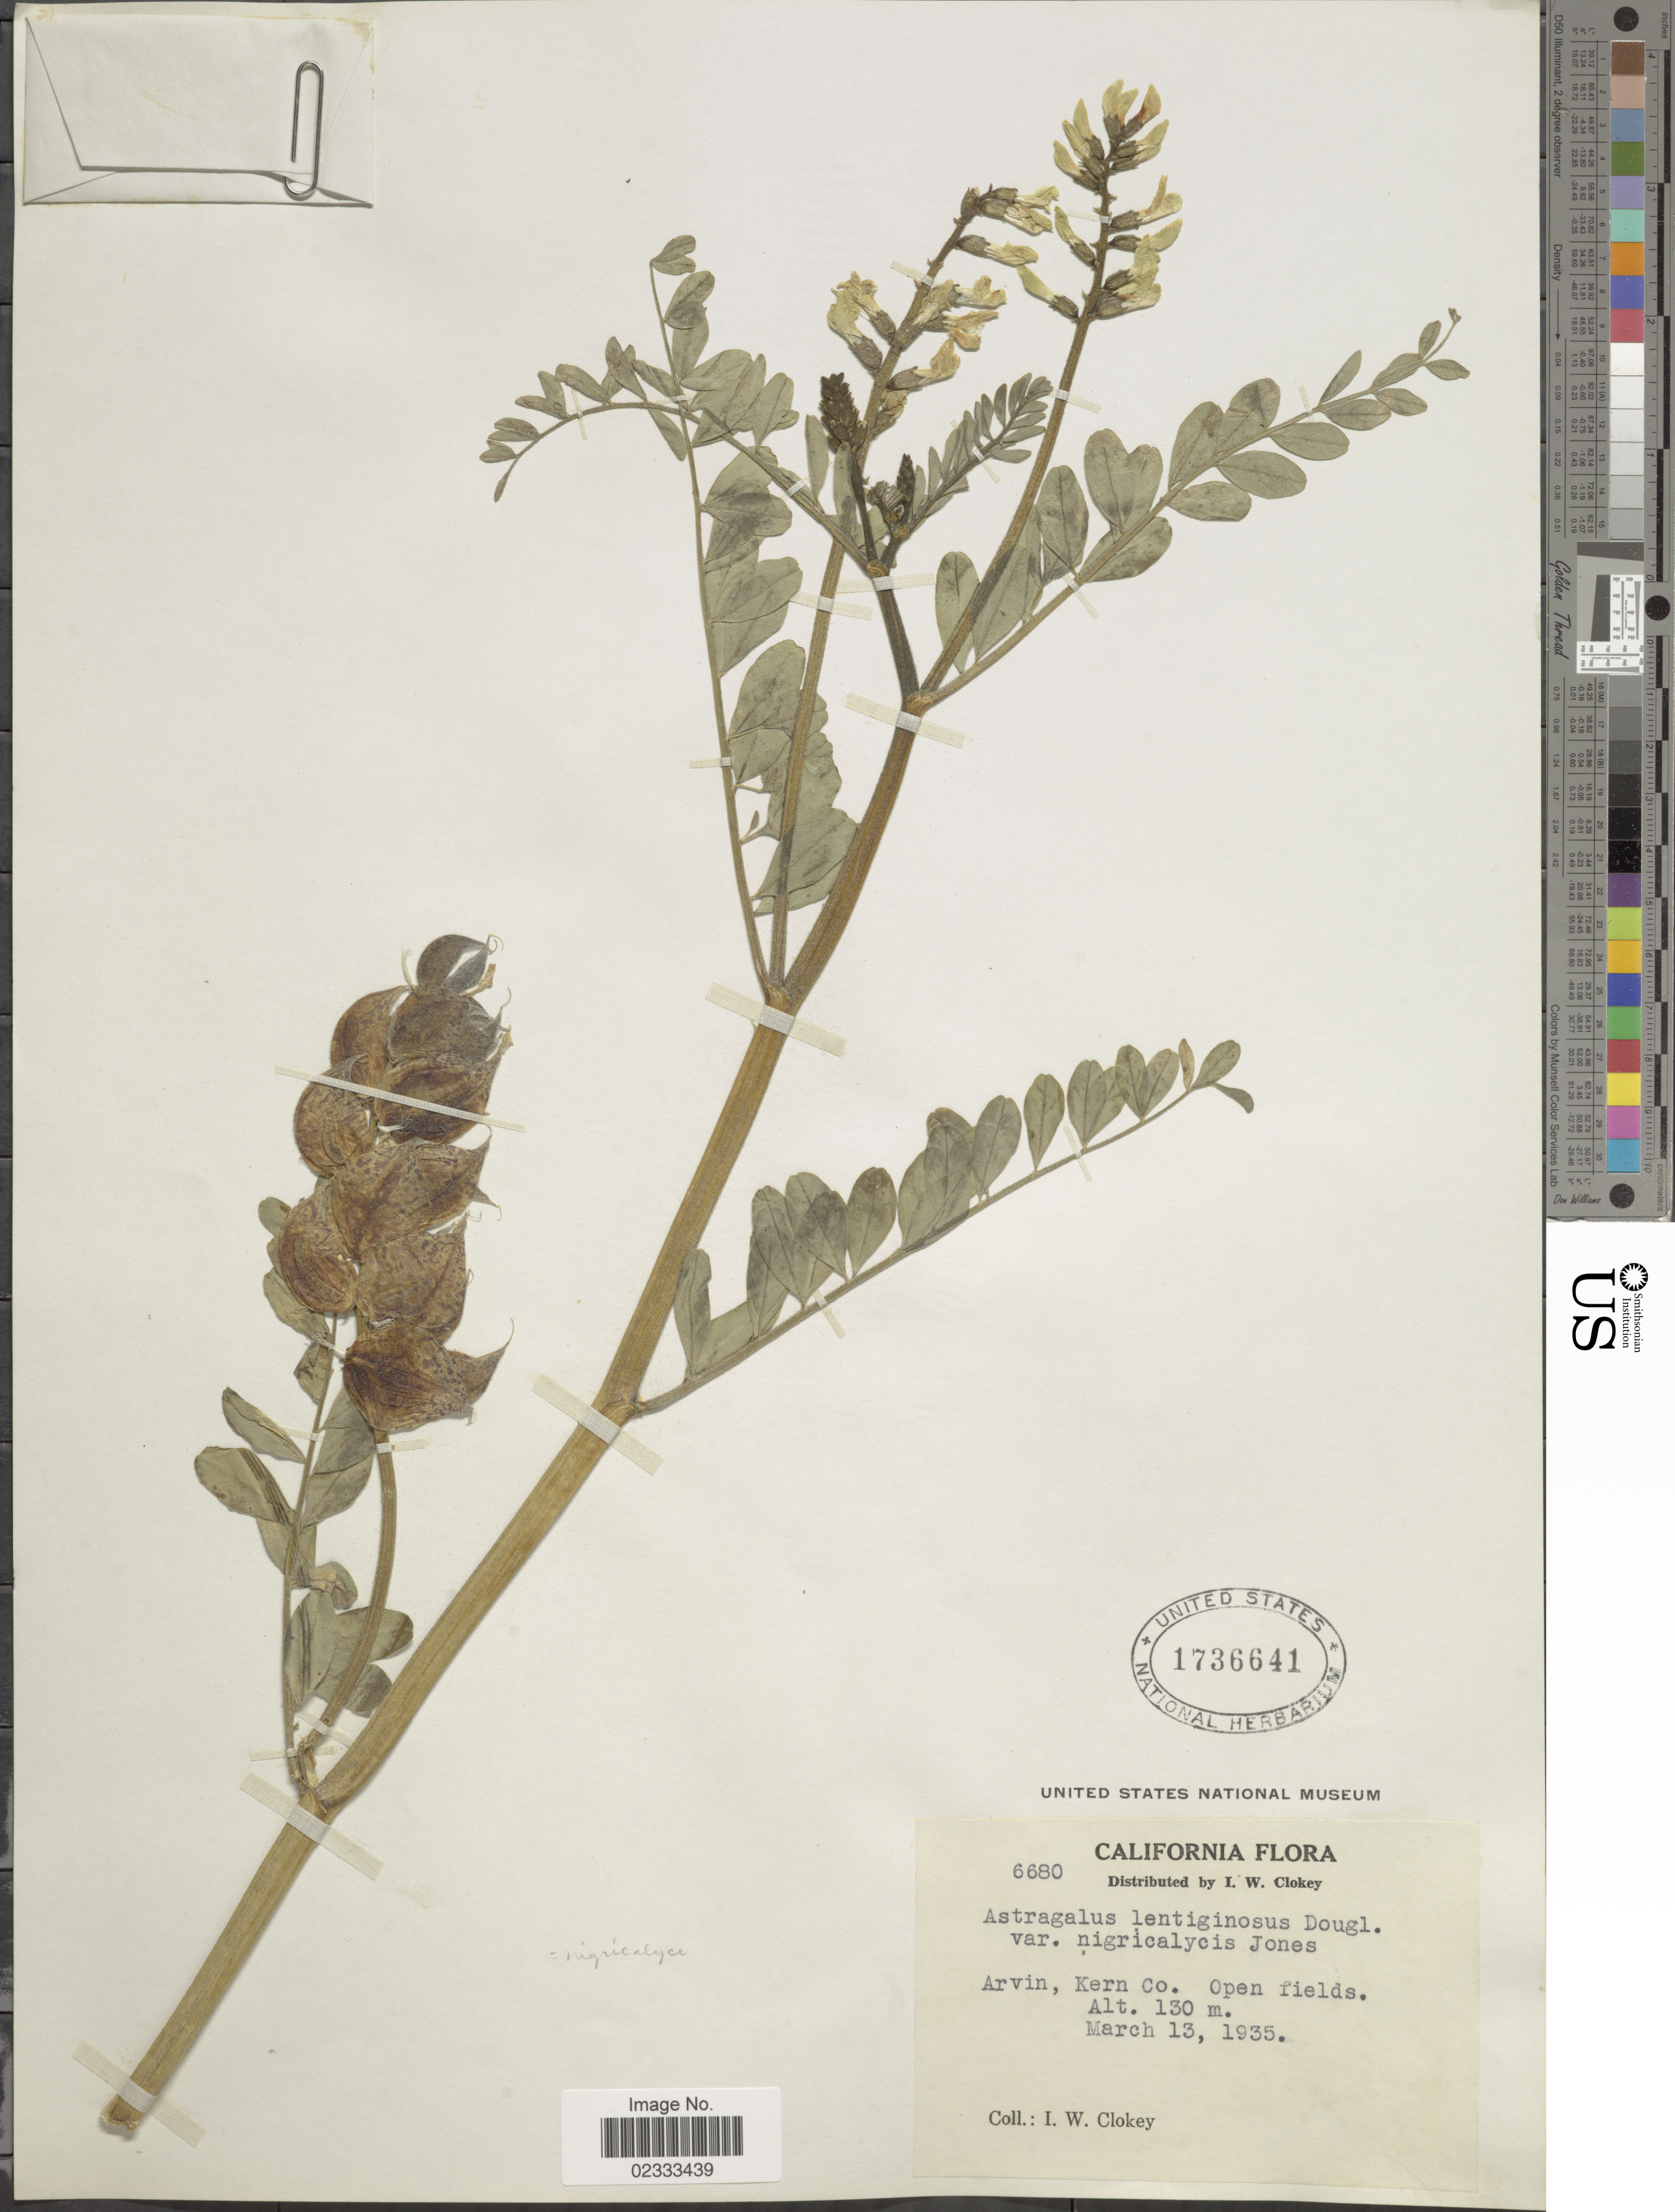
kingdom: Plantae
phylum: Tracheophyta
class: Magnoliopsida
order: Fabales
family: Fabaceae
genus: Astragalus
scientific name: Astragalus nigricalycis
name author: (M.E. Jones) Abrams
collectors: I. W. Clokey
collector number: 6680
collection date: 1935-03-13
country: United States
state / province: California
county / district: Kern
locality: Arvin, Kern Co., open fields.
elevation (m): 130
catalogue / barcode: US 1736641